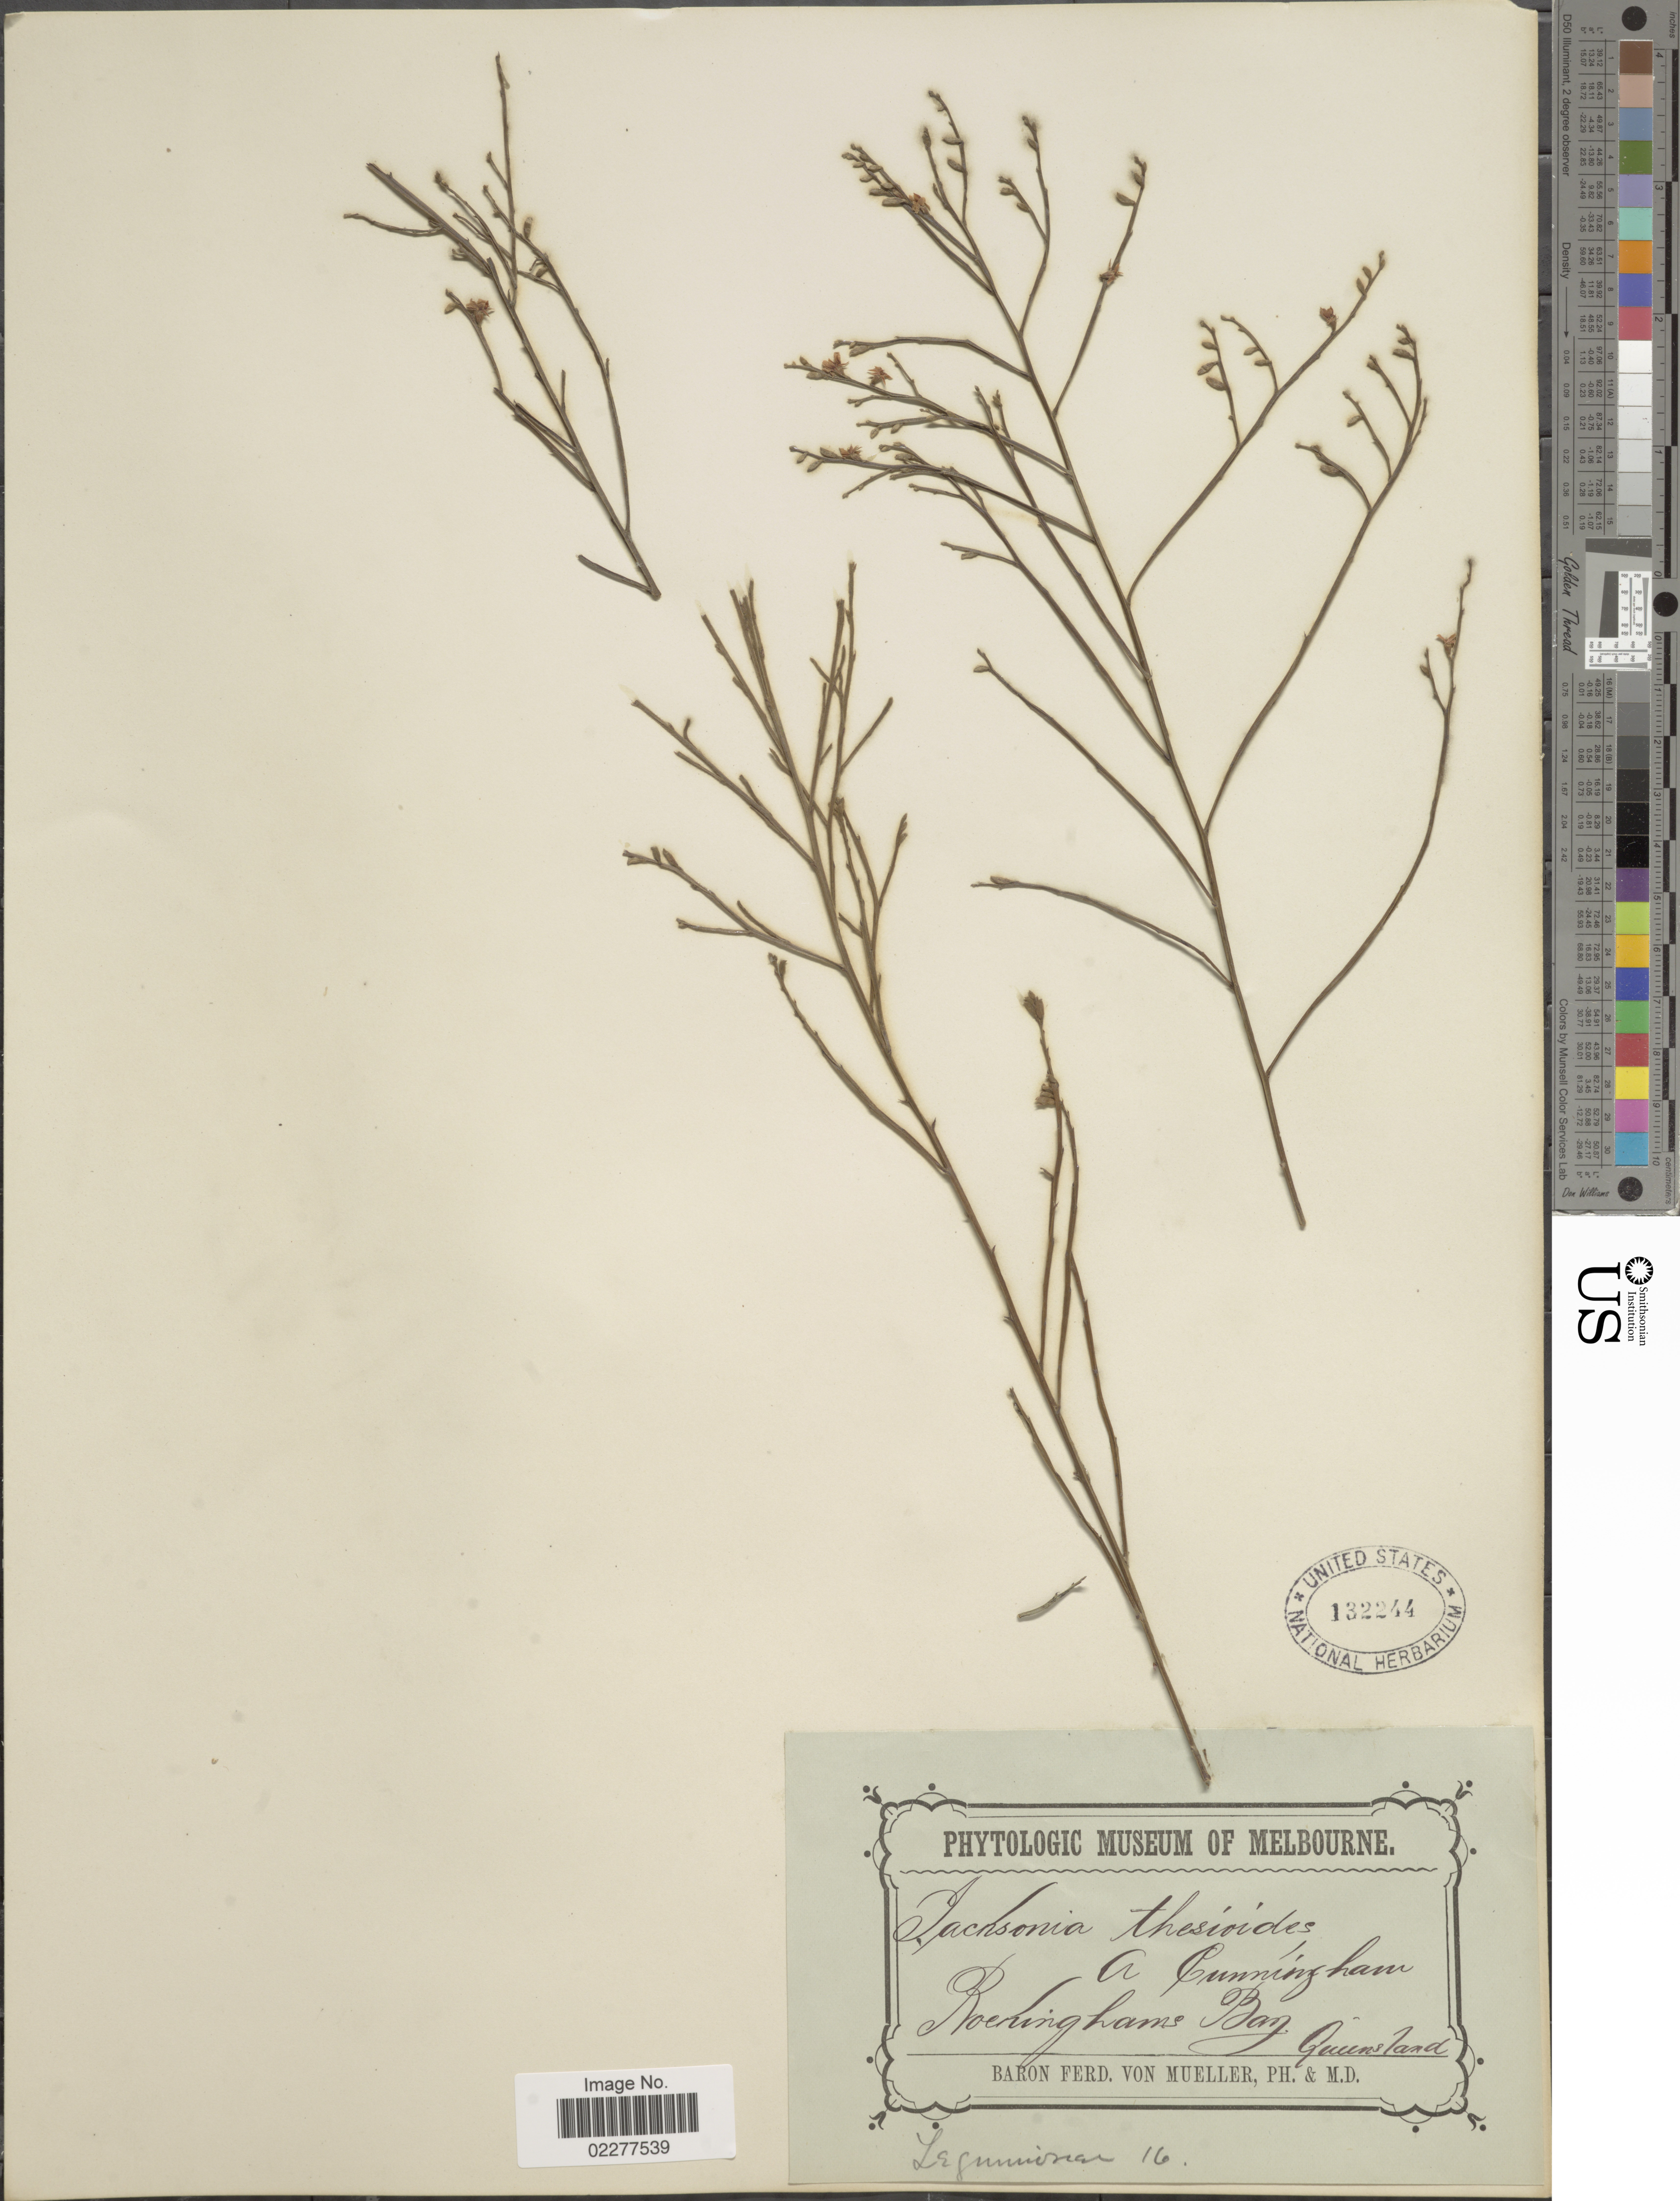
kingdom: Plantae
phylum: Tracheophyta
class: Magnoliopsida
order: Fabales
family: Fabaceae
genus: Jacksonia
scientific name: Jacksonia thesioides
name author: Benth.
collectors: F. von Mueller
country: Australia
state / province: Queensland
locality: Rockinghams Bay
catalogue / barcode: US 132244